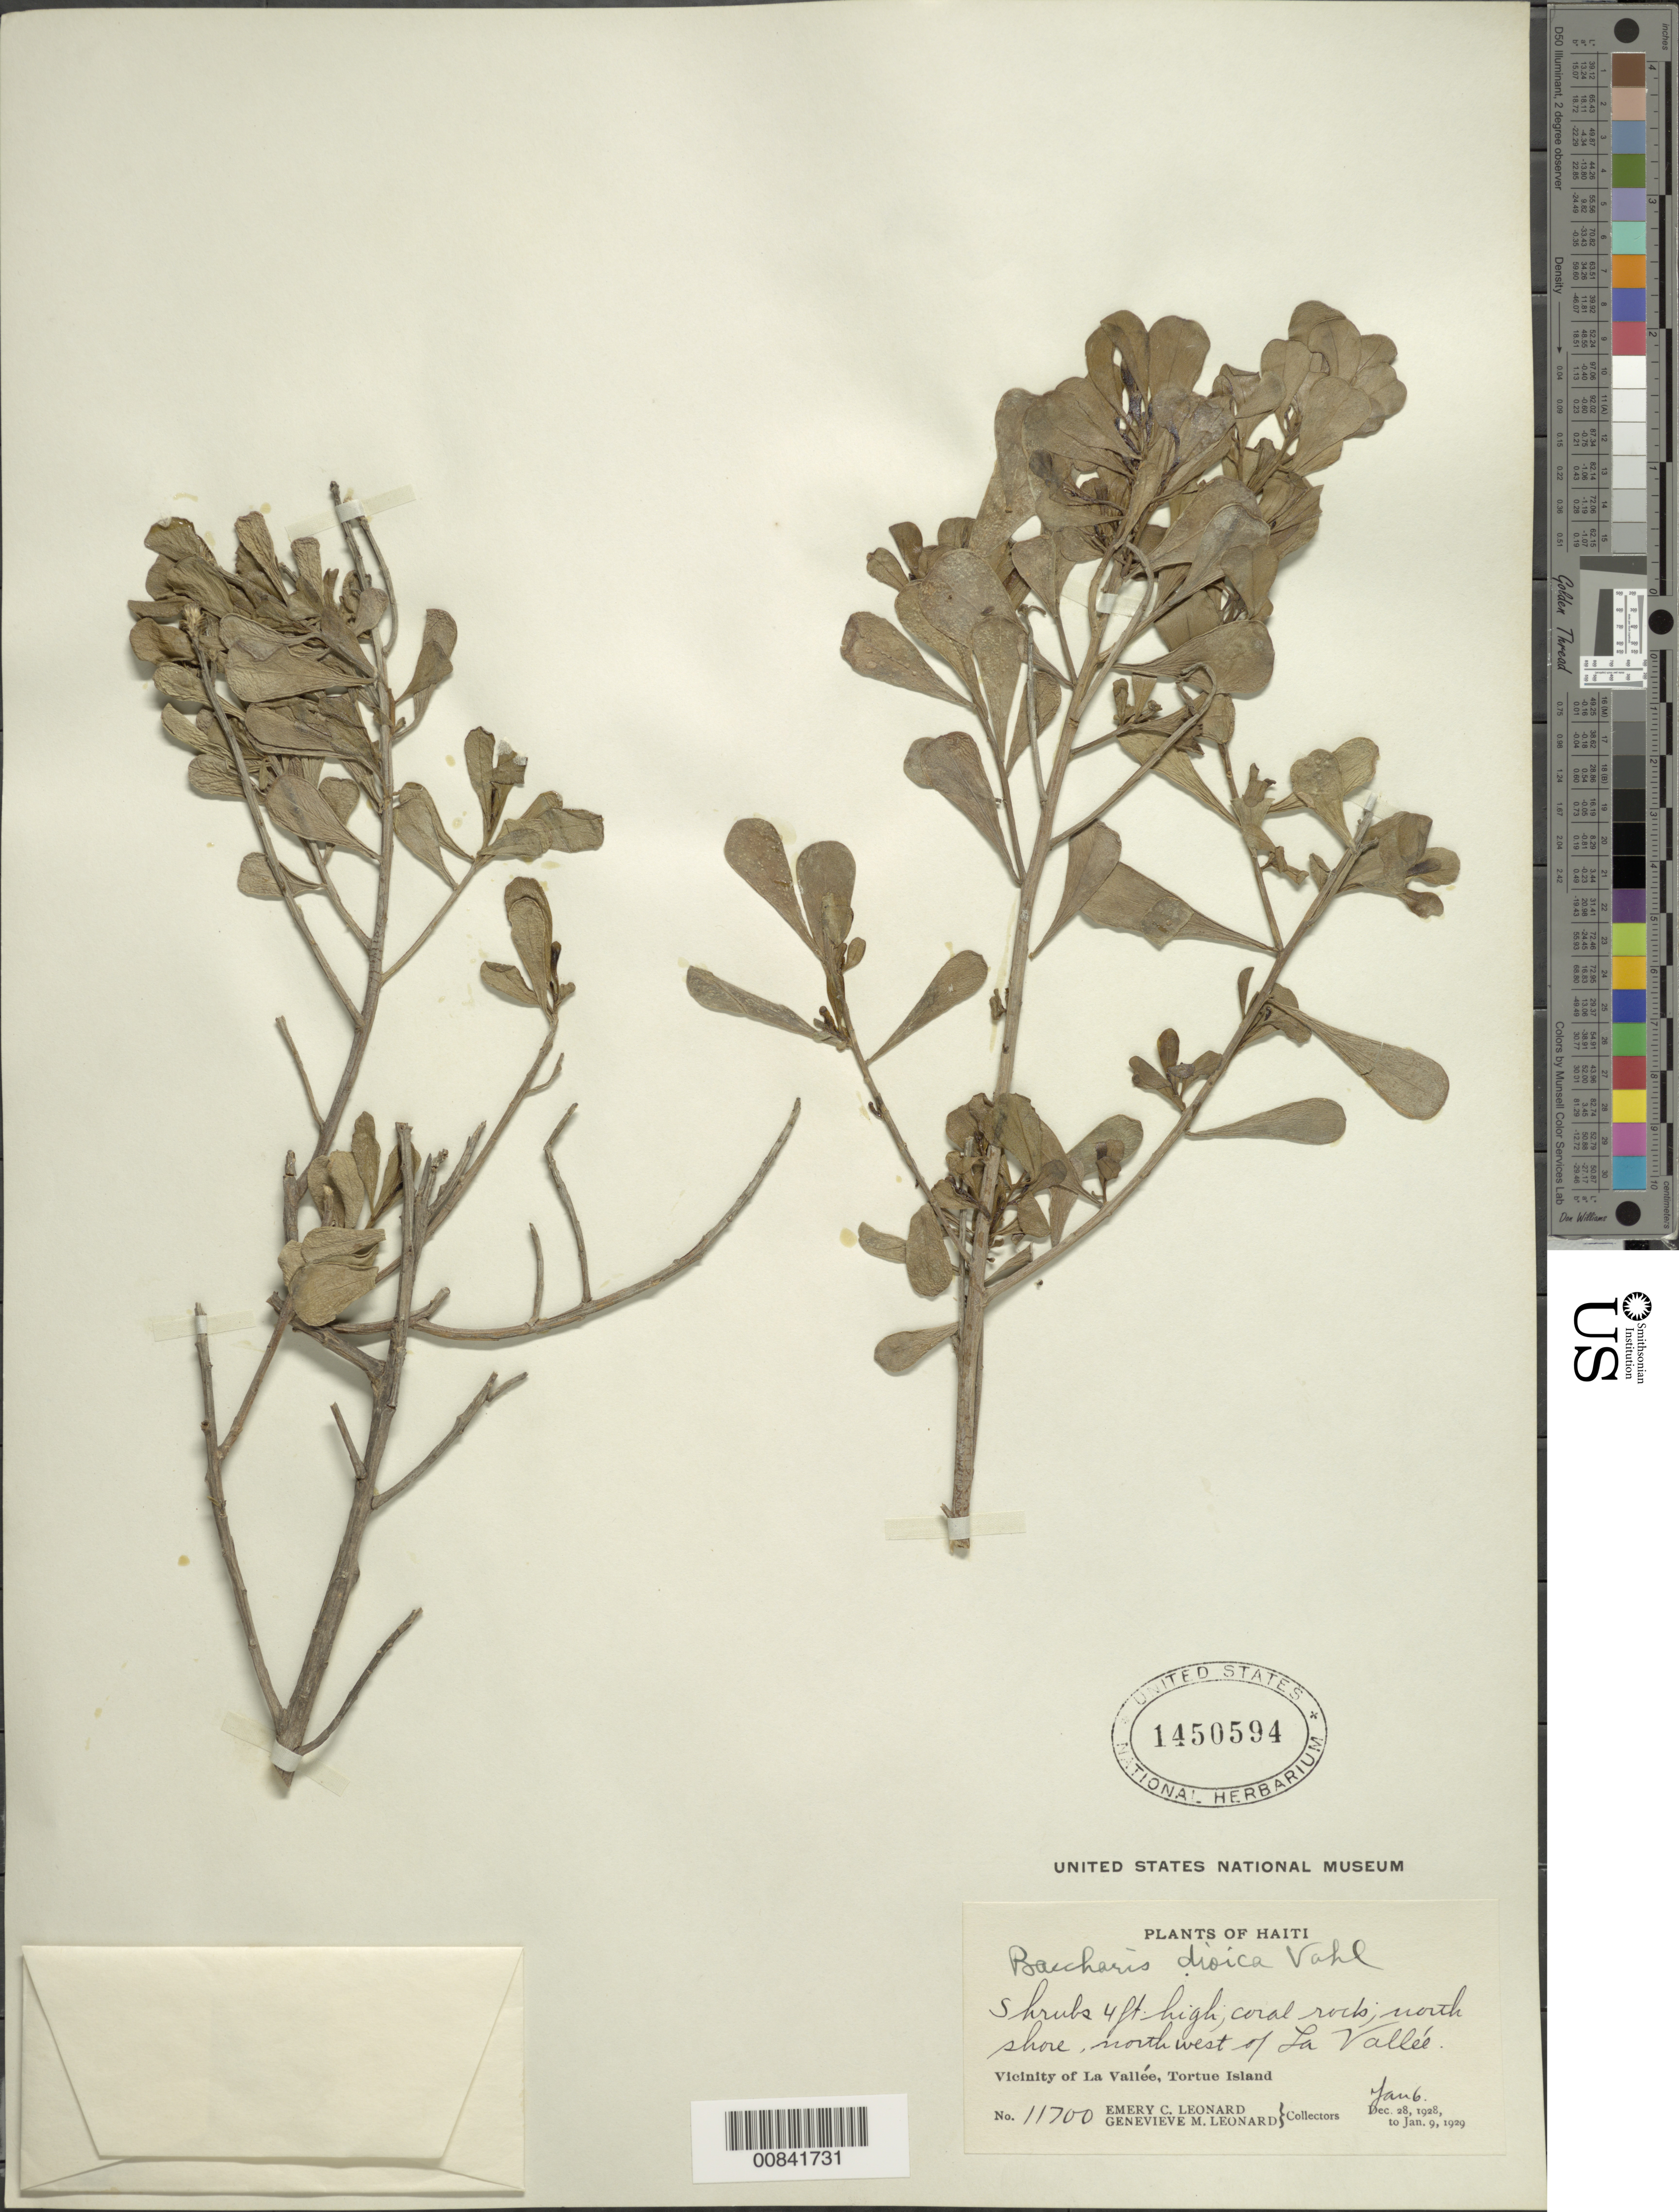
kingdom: Plantae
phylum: Tracheophyta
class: Magnoliopsida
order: Asterales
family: Asteraceae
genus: Baccharis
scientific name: Baccharis dioica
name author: Vahl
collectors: E. C. Leonard & G. M. Leonard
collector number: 11700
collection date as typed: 06 Jan 1929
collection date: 1929-01-06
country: Haiti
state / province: Nord-Ouest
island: Île de la Tortue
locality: Vicinity of La Vallée, north shore, NW of town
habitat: Coral rocks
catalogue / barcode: US 1450594